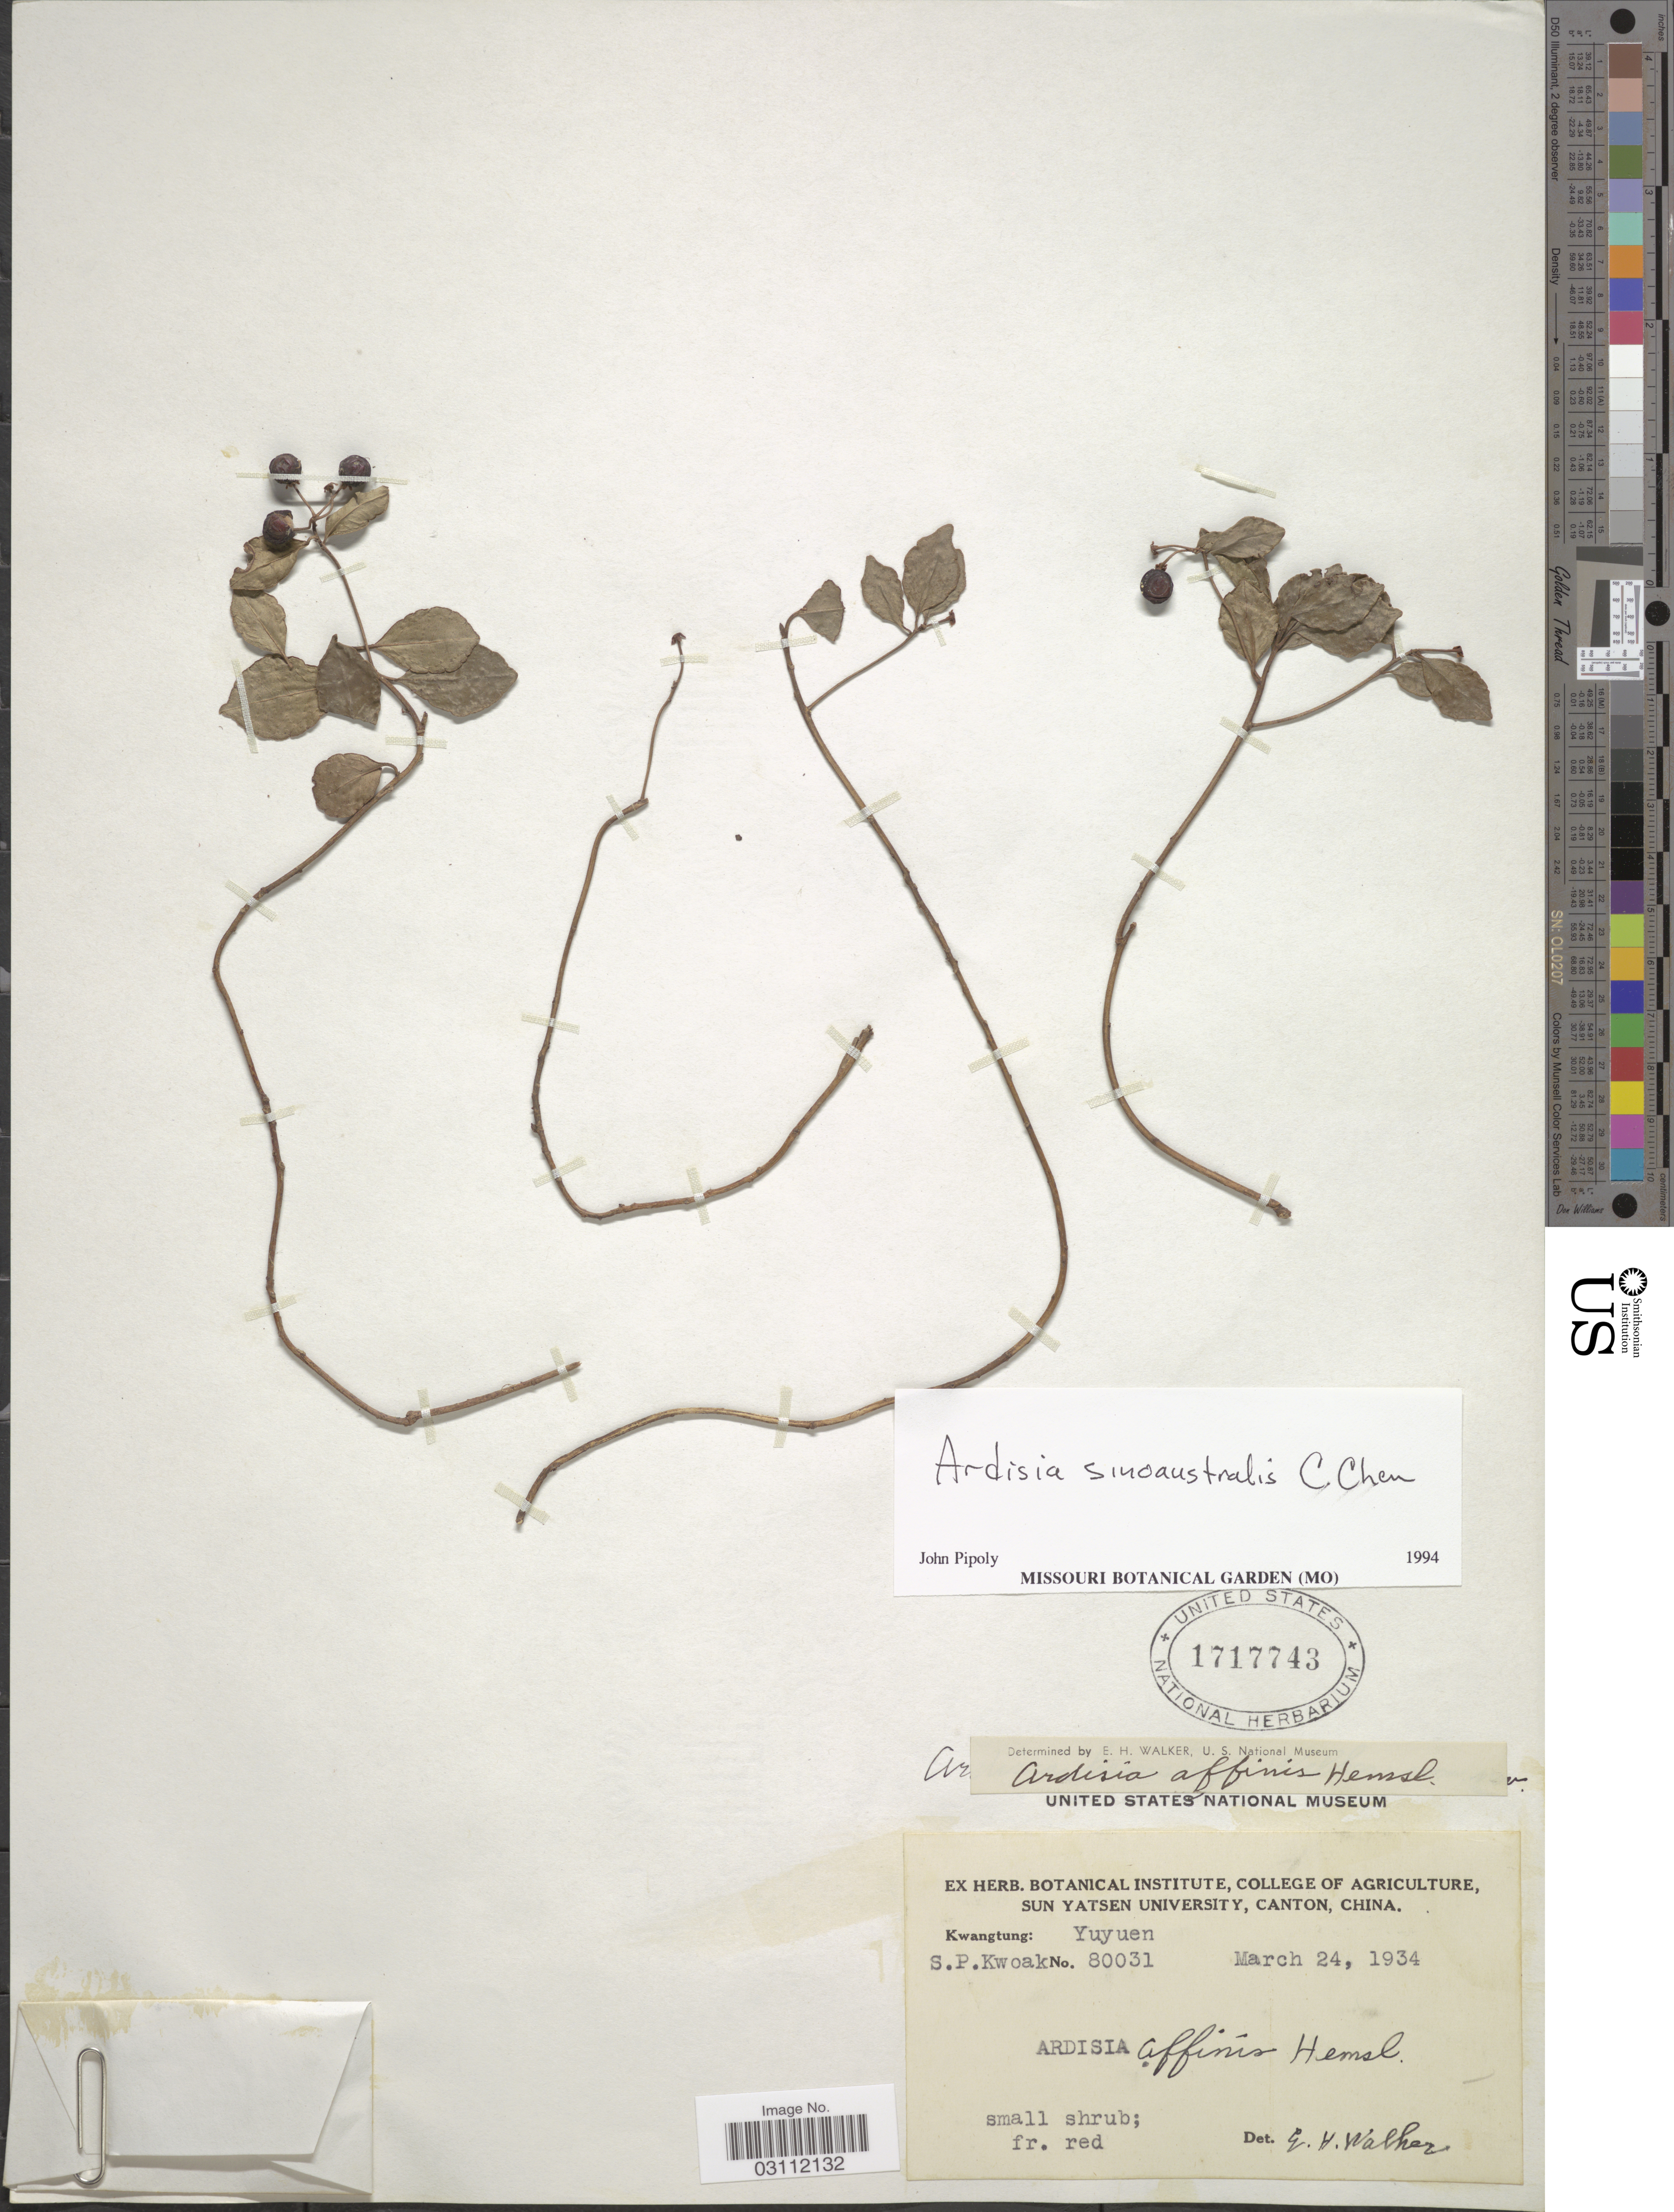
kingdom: Plantae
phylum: Tracheophyta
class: Magnoliopsida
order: Ericales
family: Primulaceae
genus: Ardisia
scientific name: Ardisia sinoaustralis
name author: C. Chen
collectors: S. Kwoak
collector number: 80031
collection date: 1934-03-24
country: China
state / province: Guangdong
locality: Kwangtung: Yuyuen.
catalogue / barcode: US 1717743